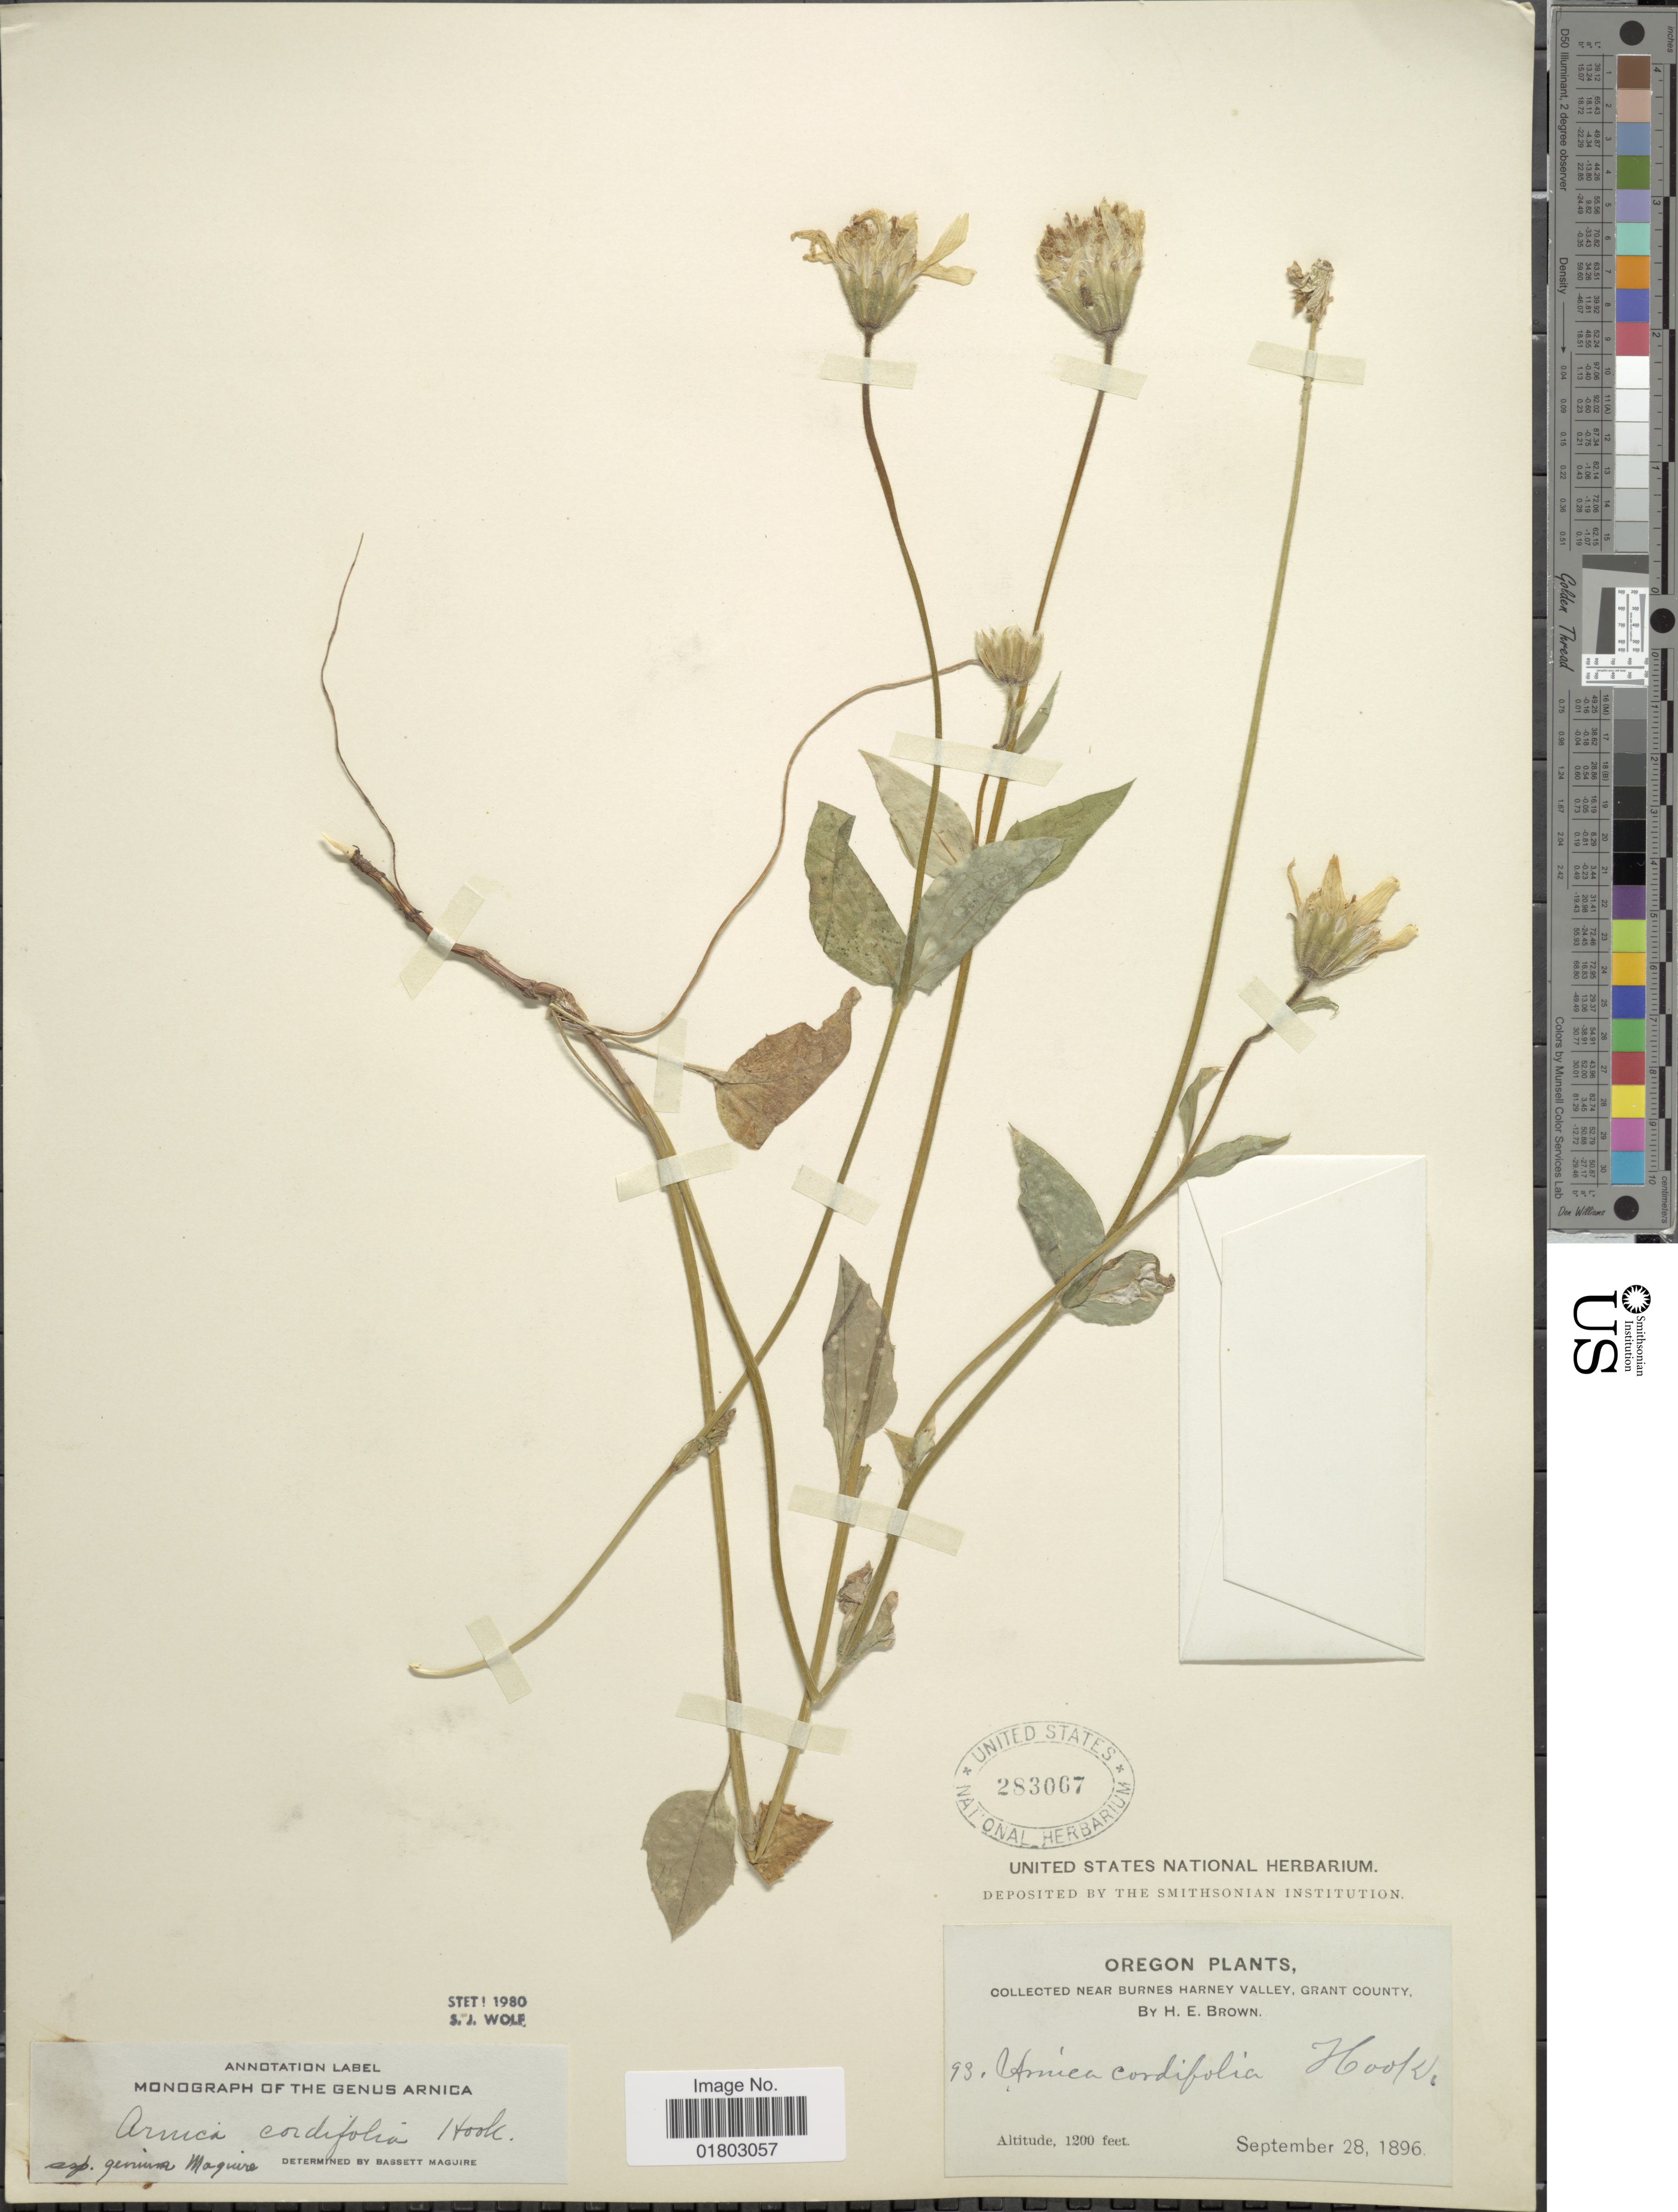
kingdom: Plantae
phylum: Tracheophyta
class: Magnoliopsida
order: Asterales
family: Asteraceae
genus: Arnica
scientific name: Arnica cordifolia subsp. genuina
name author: Maguire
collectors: H. E. Brown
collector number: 93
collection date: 1896-09-28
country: United States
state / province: Oregon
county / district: Harney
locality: Near Burnes Harney Valley, Grant County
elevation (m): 366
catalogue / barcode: US 283067